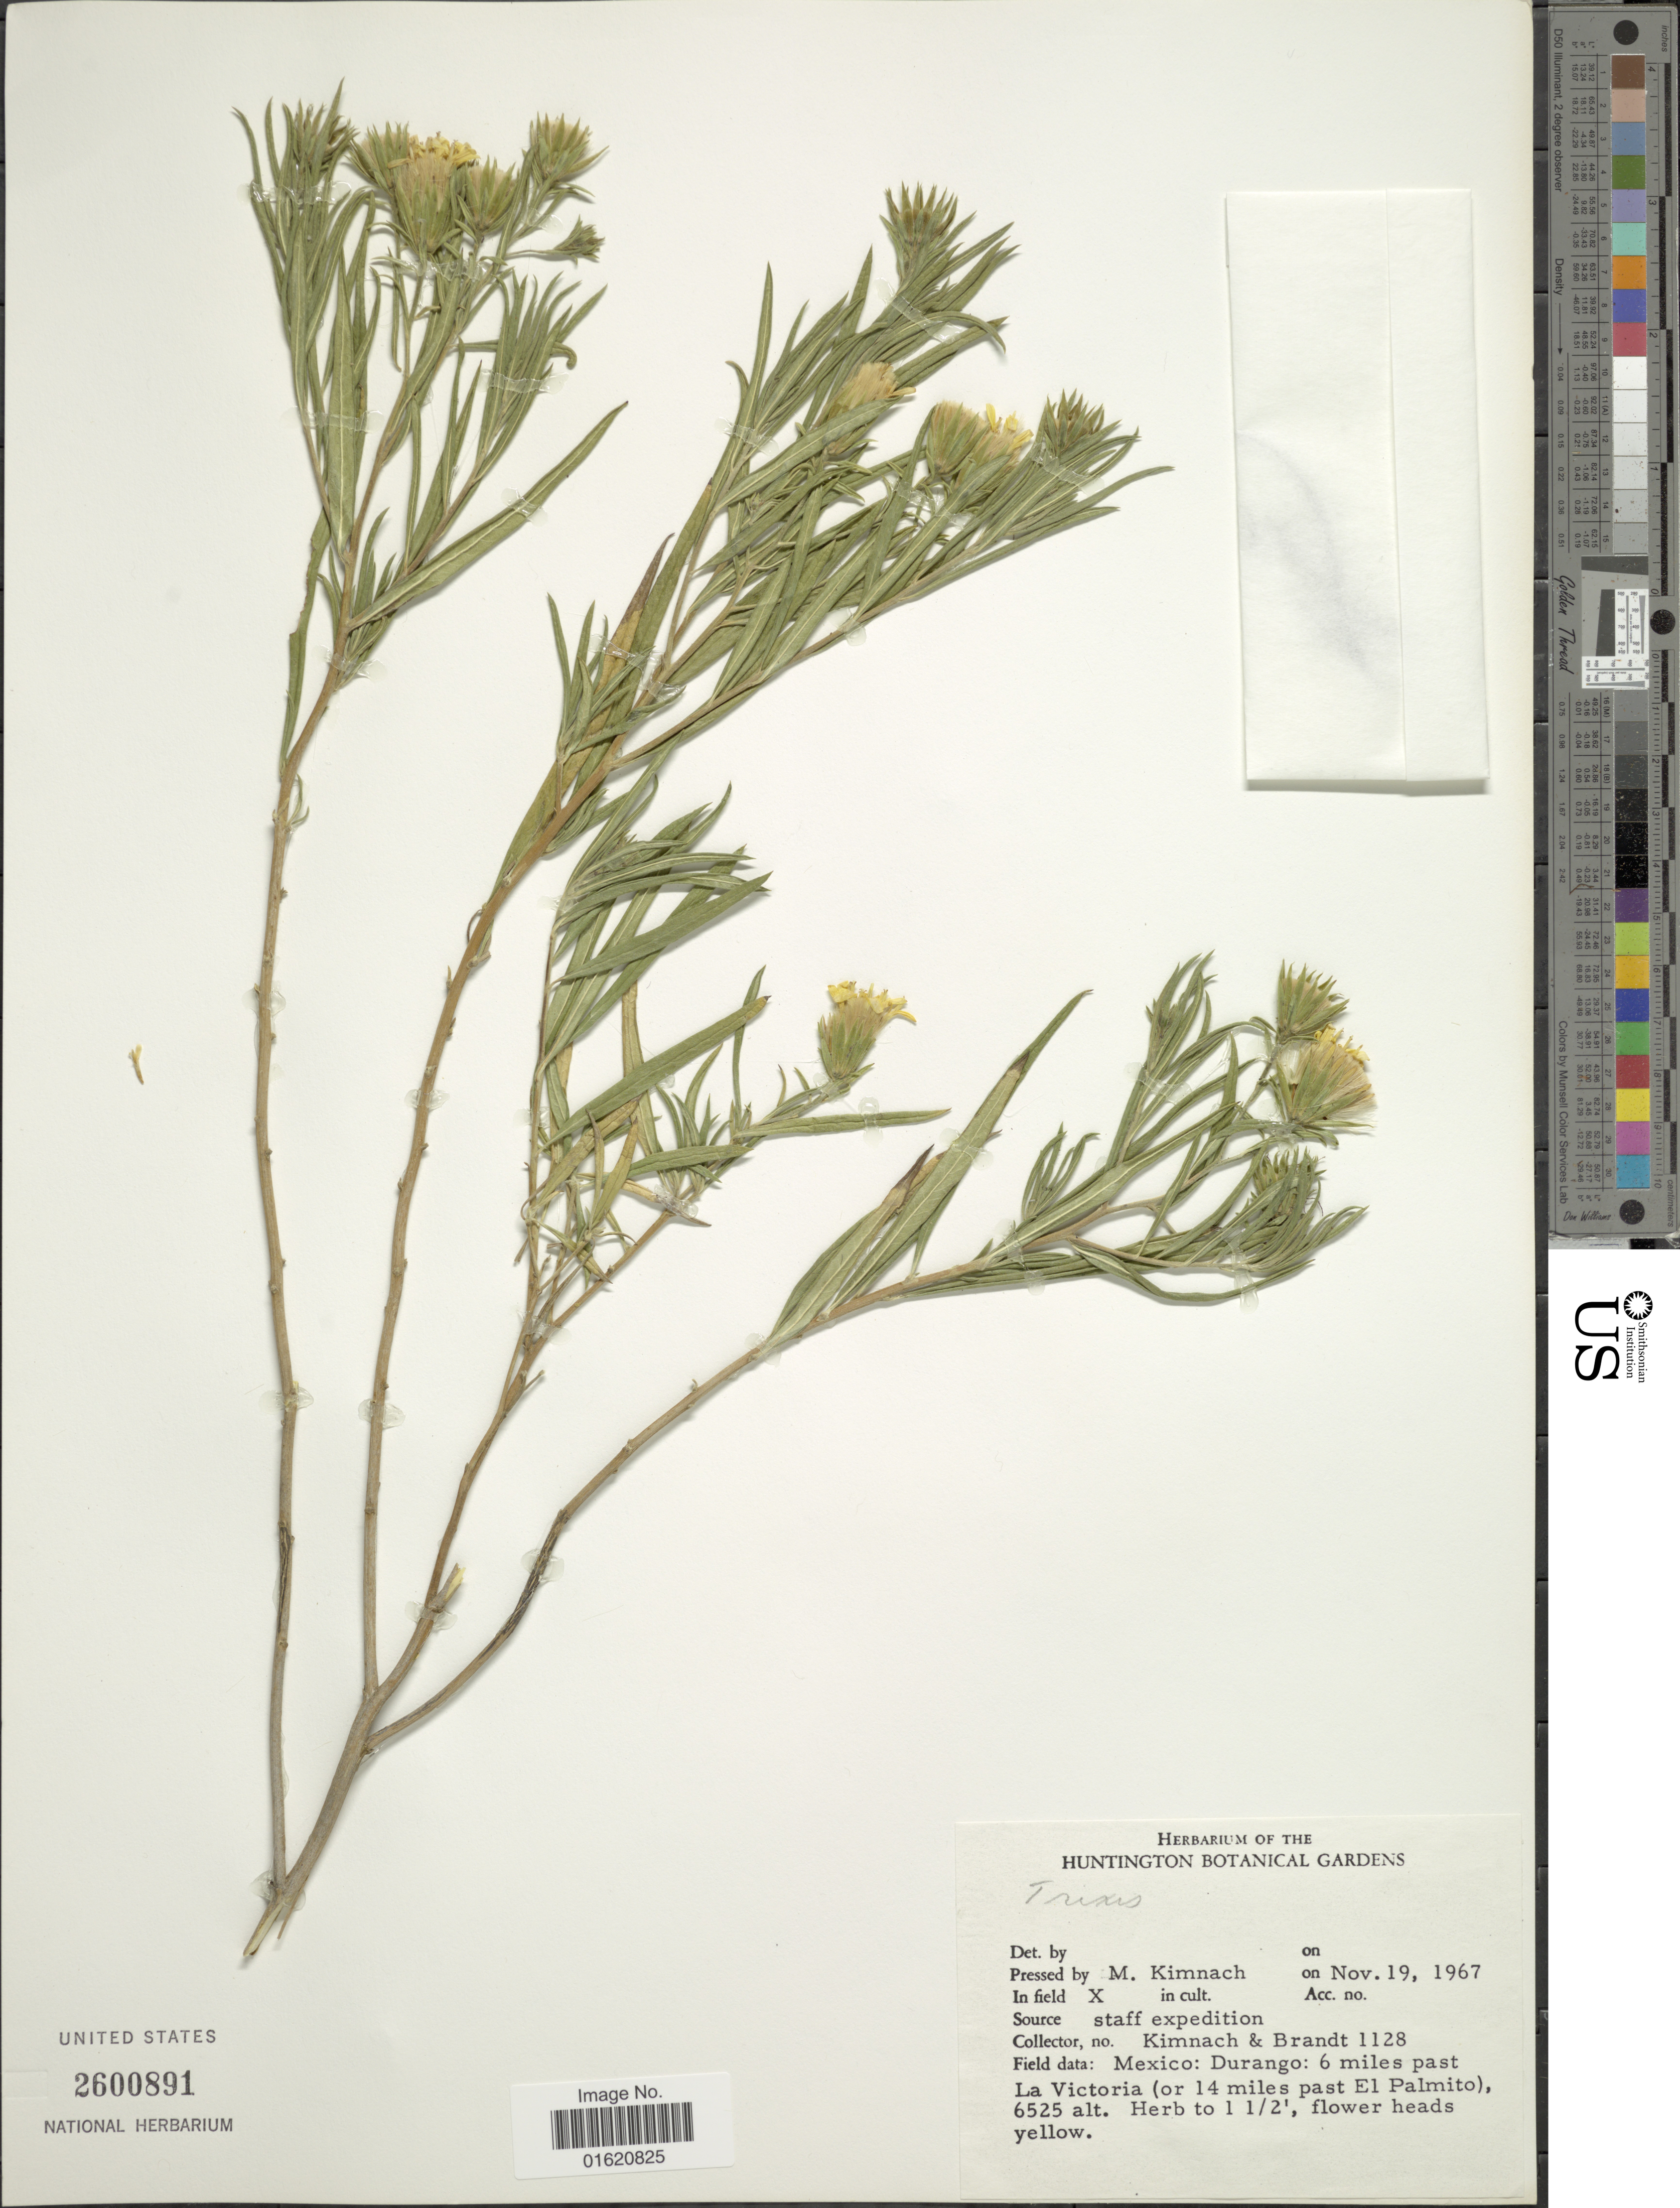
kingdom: Plantae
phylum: Tracheophyta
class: Magnoliopsida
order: Asterales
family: Asteraceae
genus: Trixis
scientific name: Trixis sp.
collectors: -. Kimnach & -. Brandt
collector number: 1128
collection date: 1967-11-19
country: Mexico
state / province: Durango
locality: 6 miles past La Victoria (or 14 miles pasr El Palmito)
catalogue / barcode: US 2600891